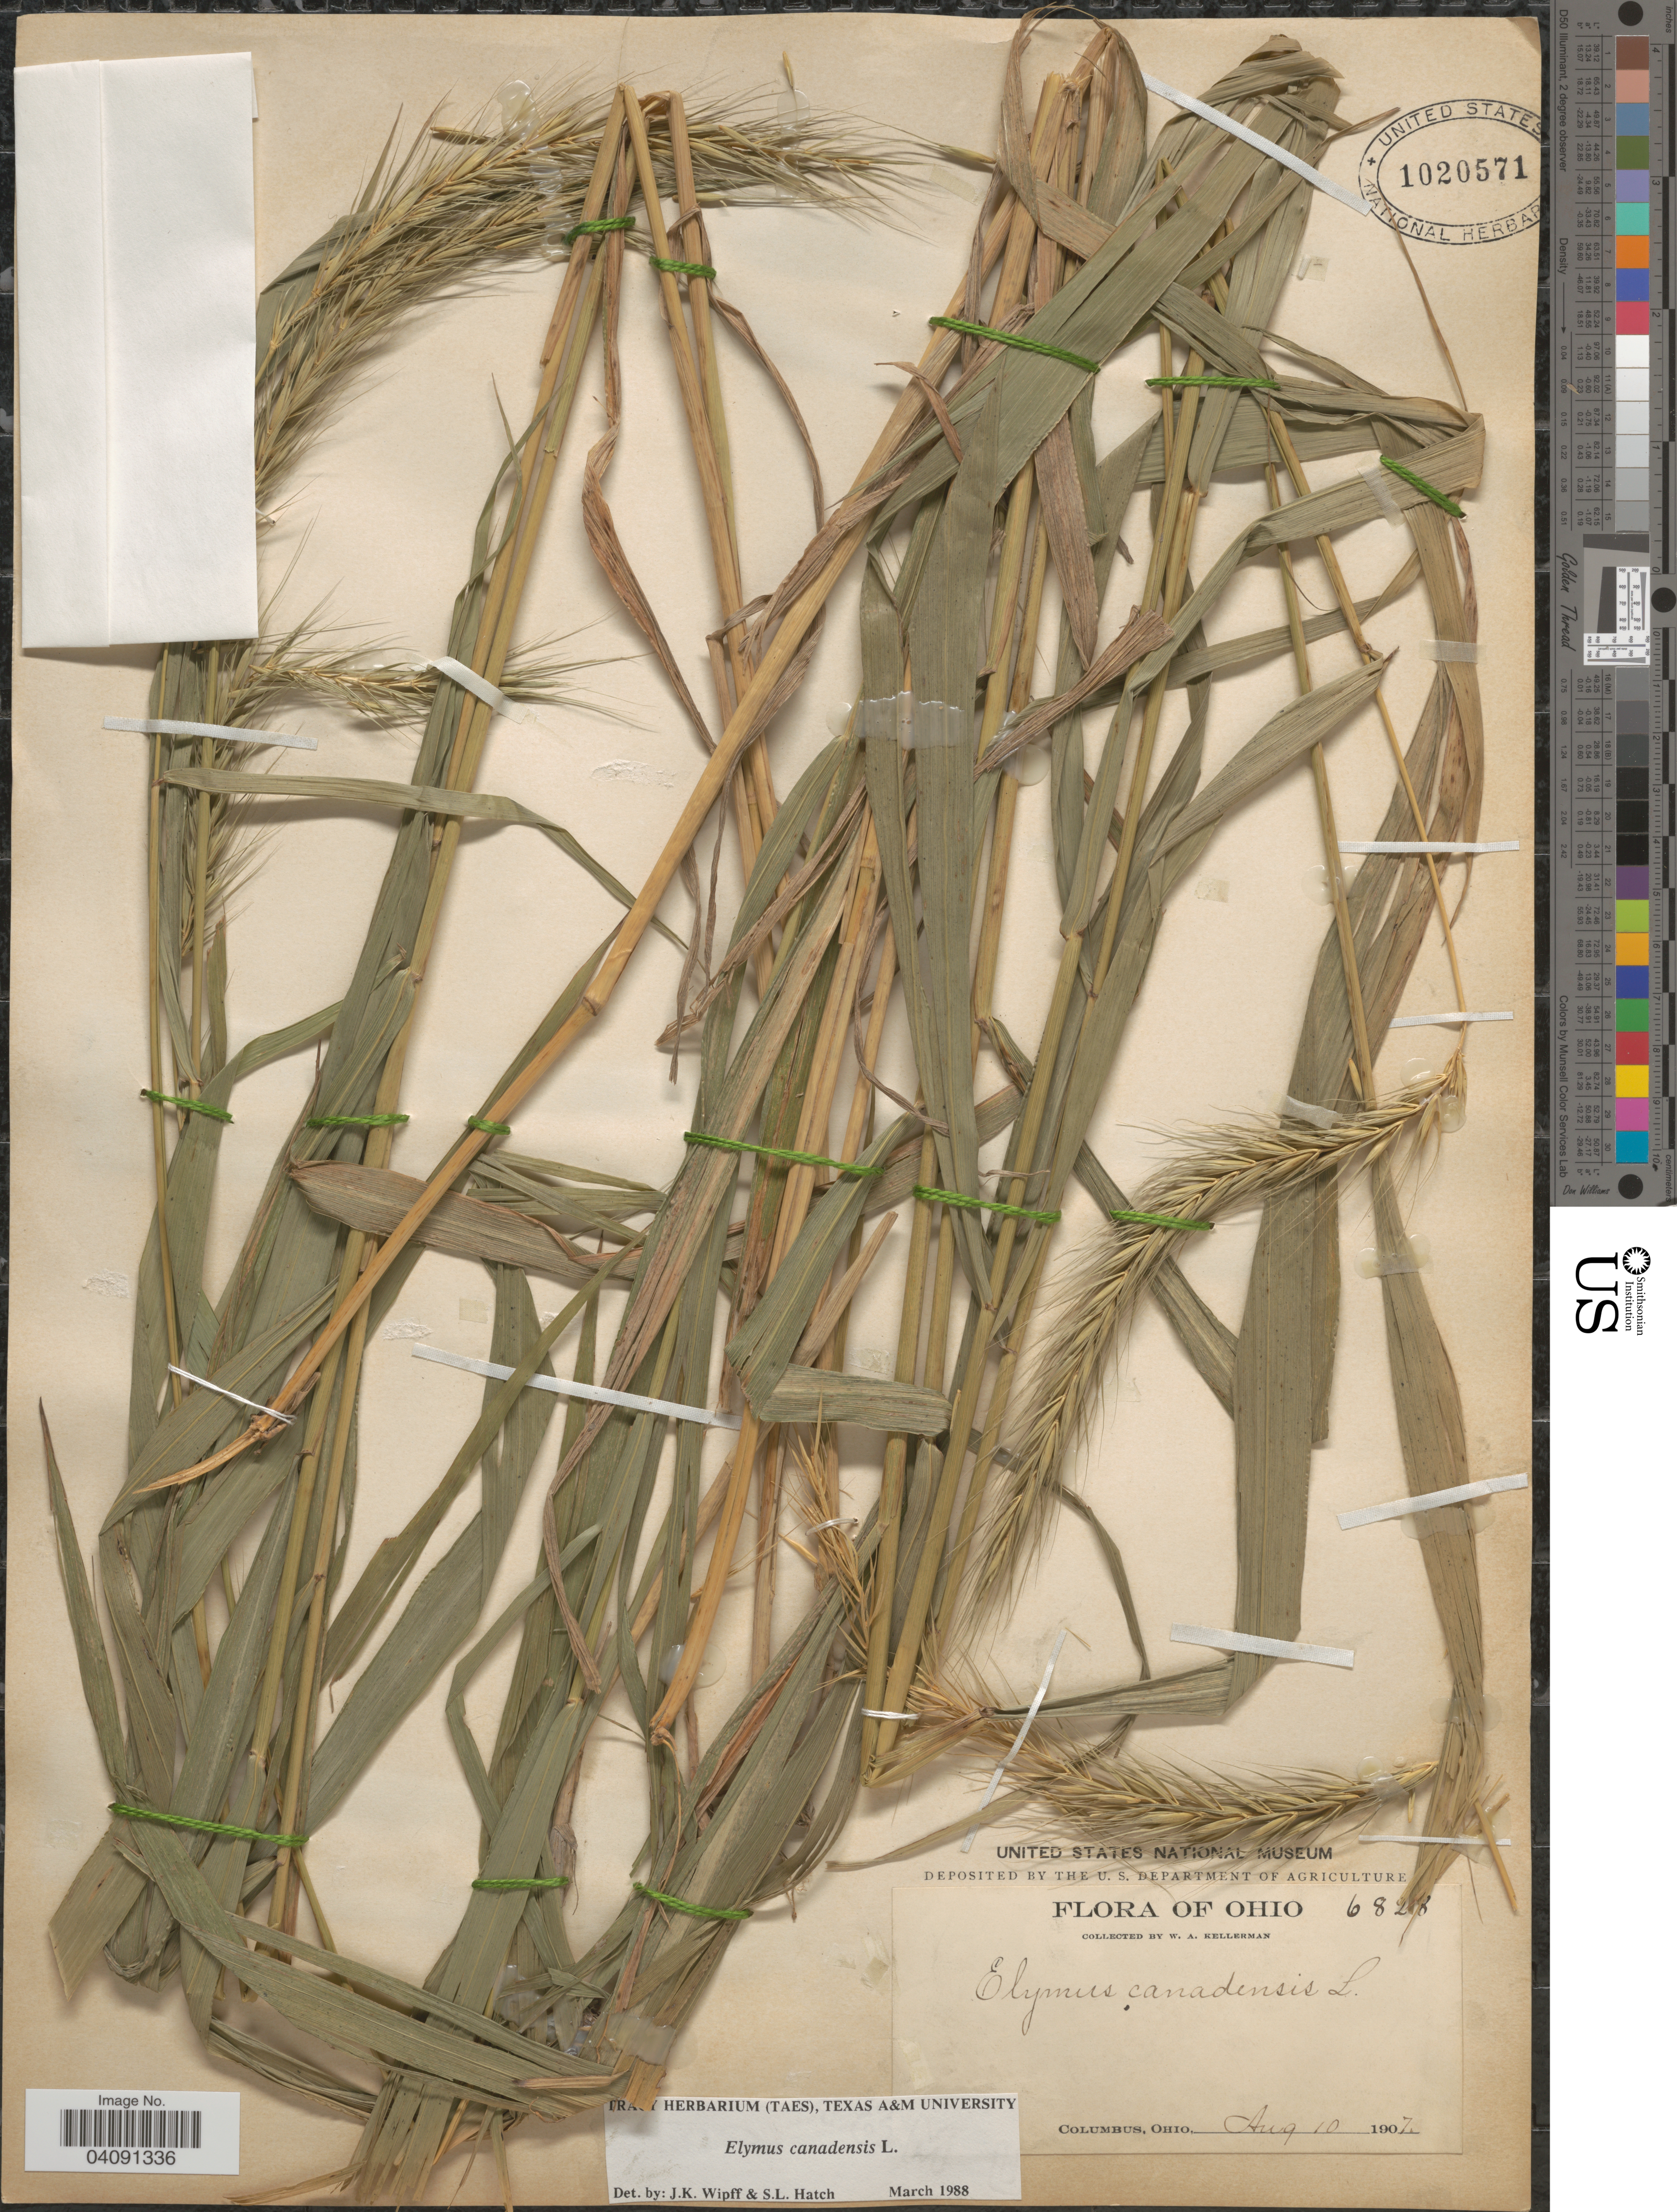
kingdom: Plantae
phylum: Tracheophyta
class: Liliopsida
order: Poales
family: Poaceae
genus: Elymus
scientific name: Elymus canadensis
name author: L.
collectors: W. Kellerman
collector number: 6828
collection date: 1907-08-10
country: United States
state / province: Ohio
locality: Columbus.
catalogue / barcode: US 1020571